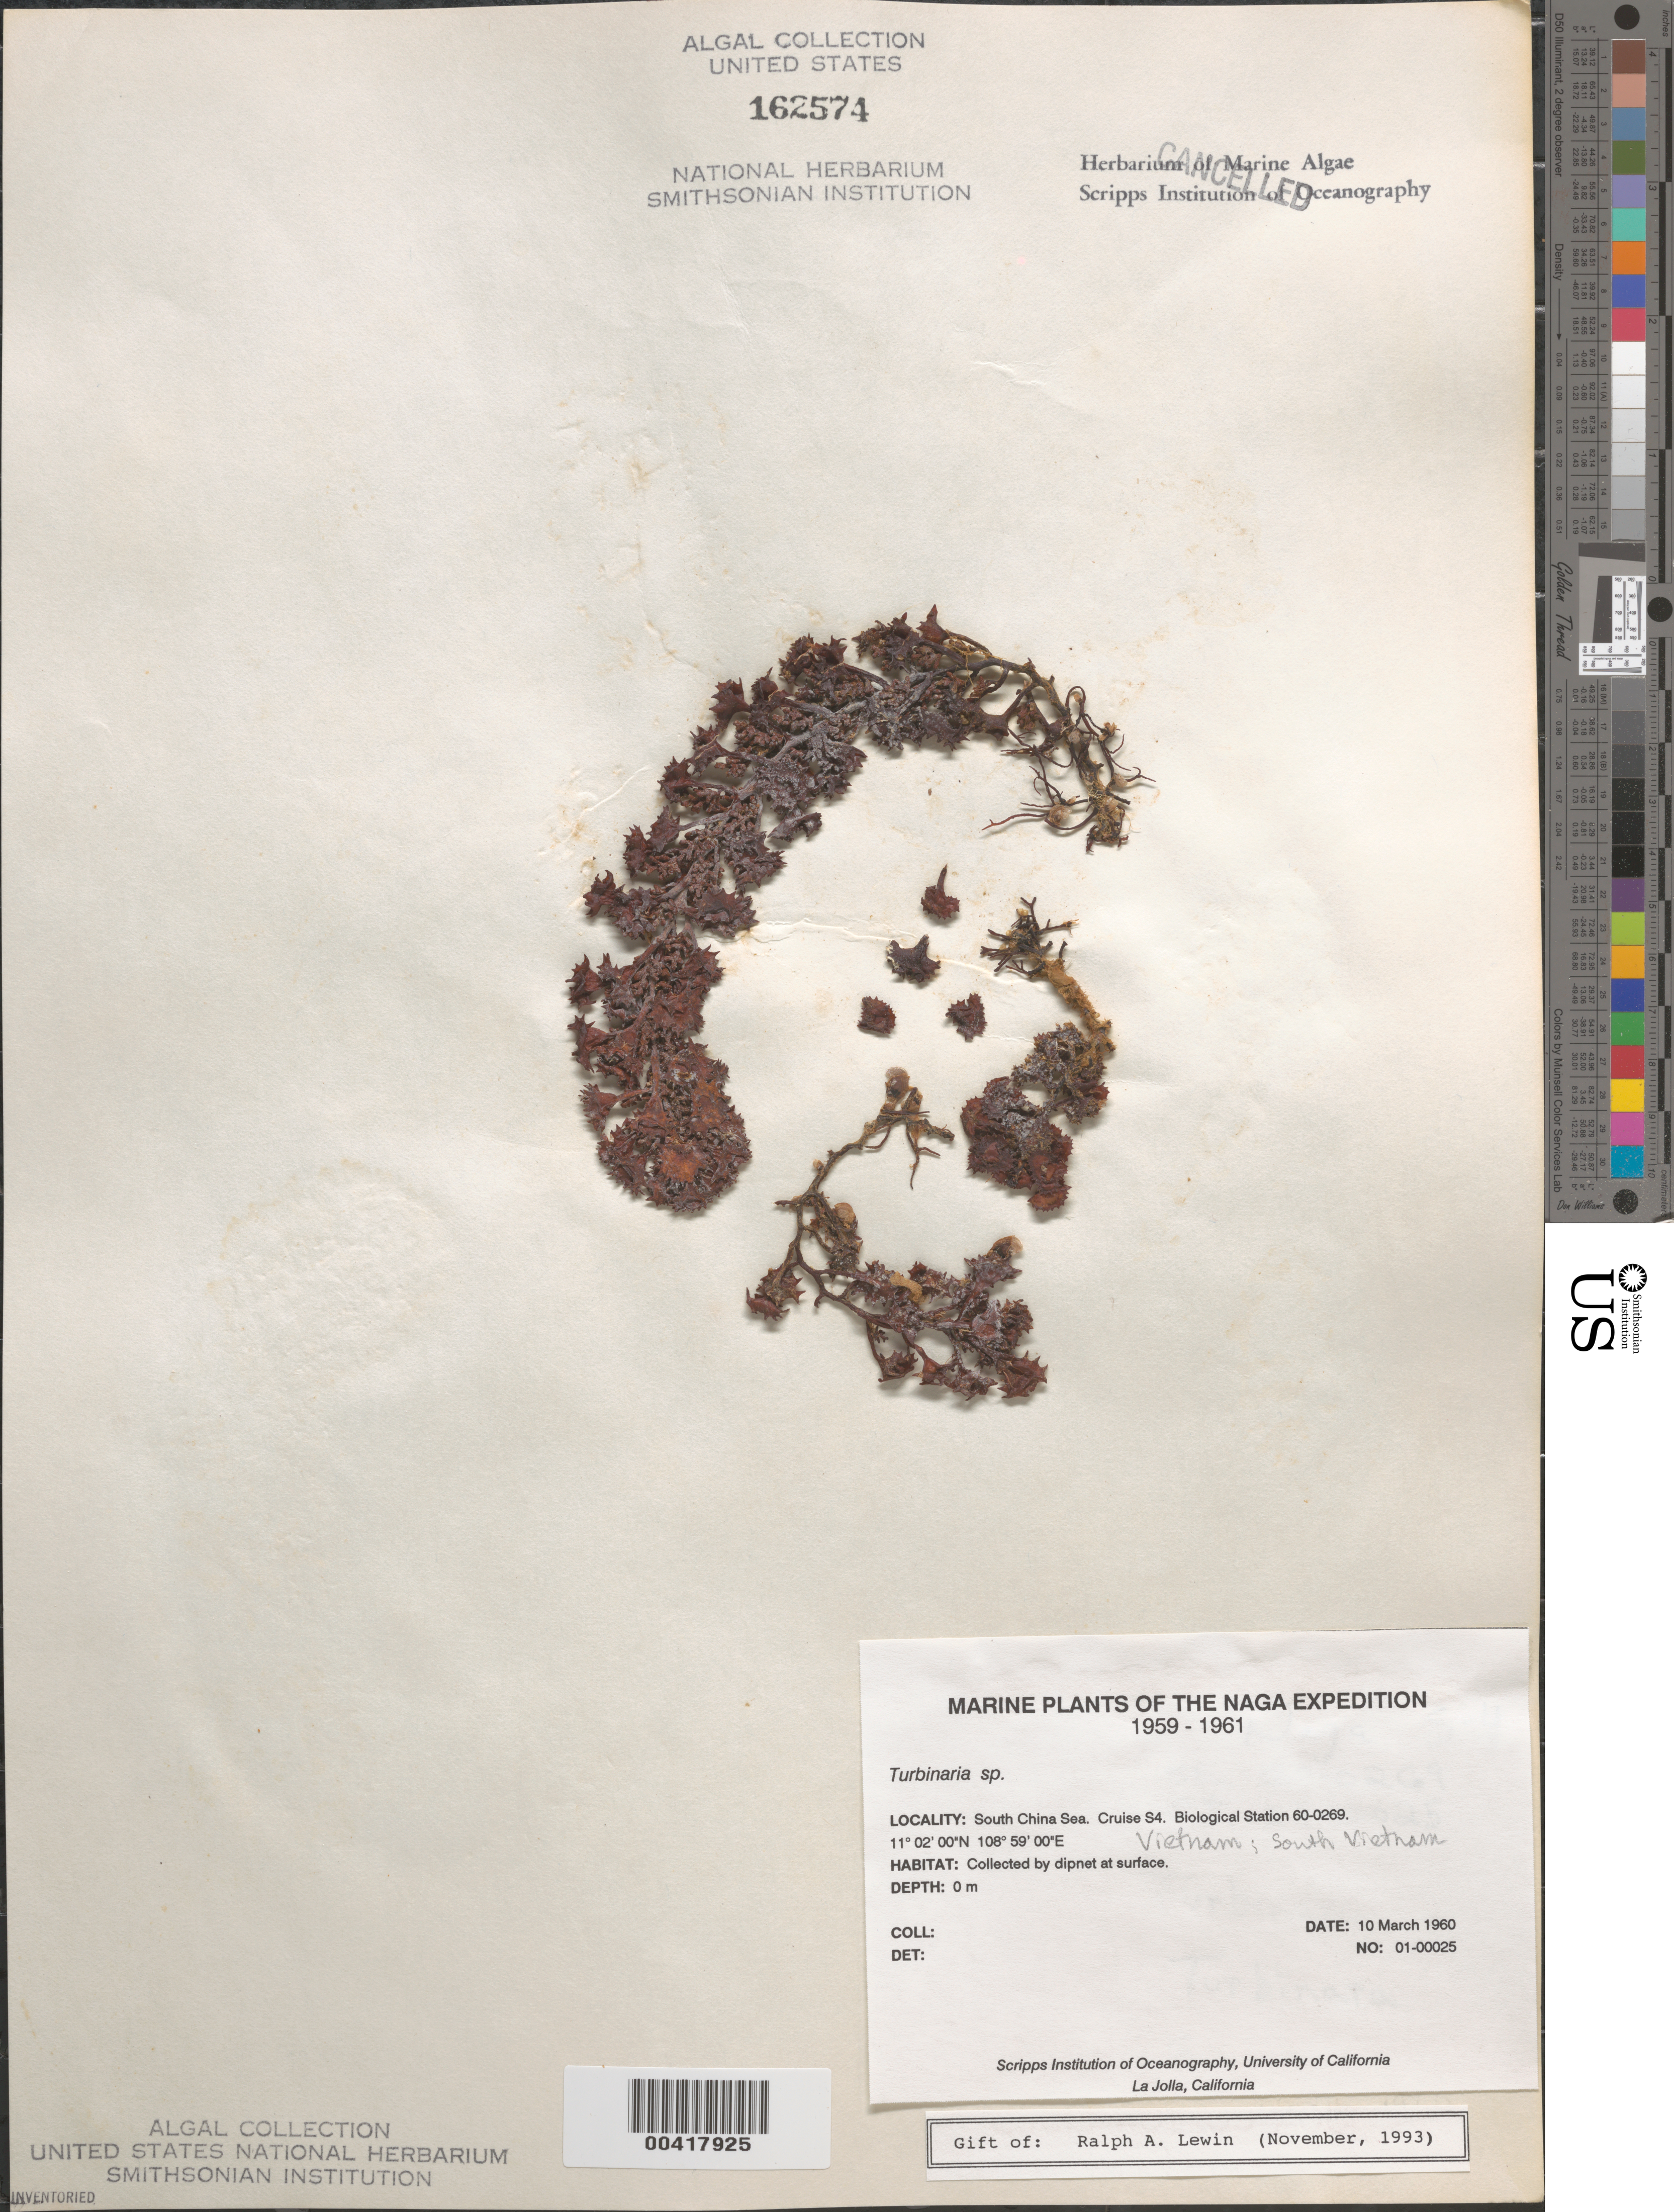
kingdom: Chromista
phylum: Ochrophyta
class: Phaeophyceae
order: Fucales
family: Sargassaceae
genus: Turbinaria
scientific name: Turbinaria sp.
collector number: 01-00025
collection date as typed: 10 Mar 1960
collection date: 1960-03-10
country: Vietnam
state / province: Thua Thiên-Hue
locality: South China Sea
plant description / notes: Naga Expedition, 1959-1961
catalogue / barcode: US 162574